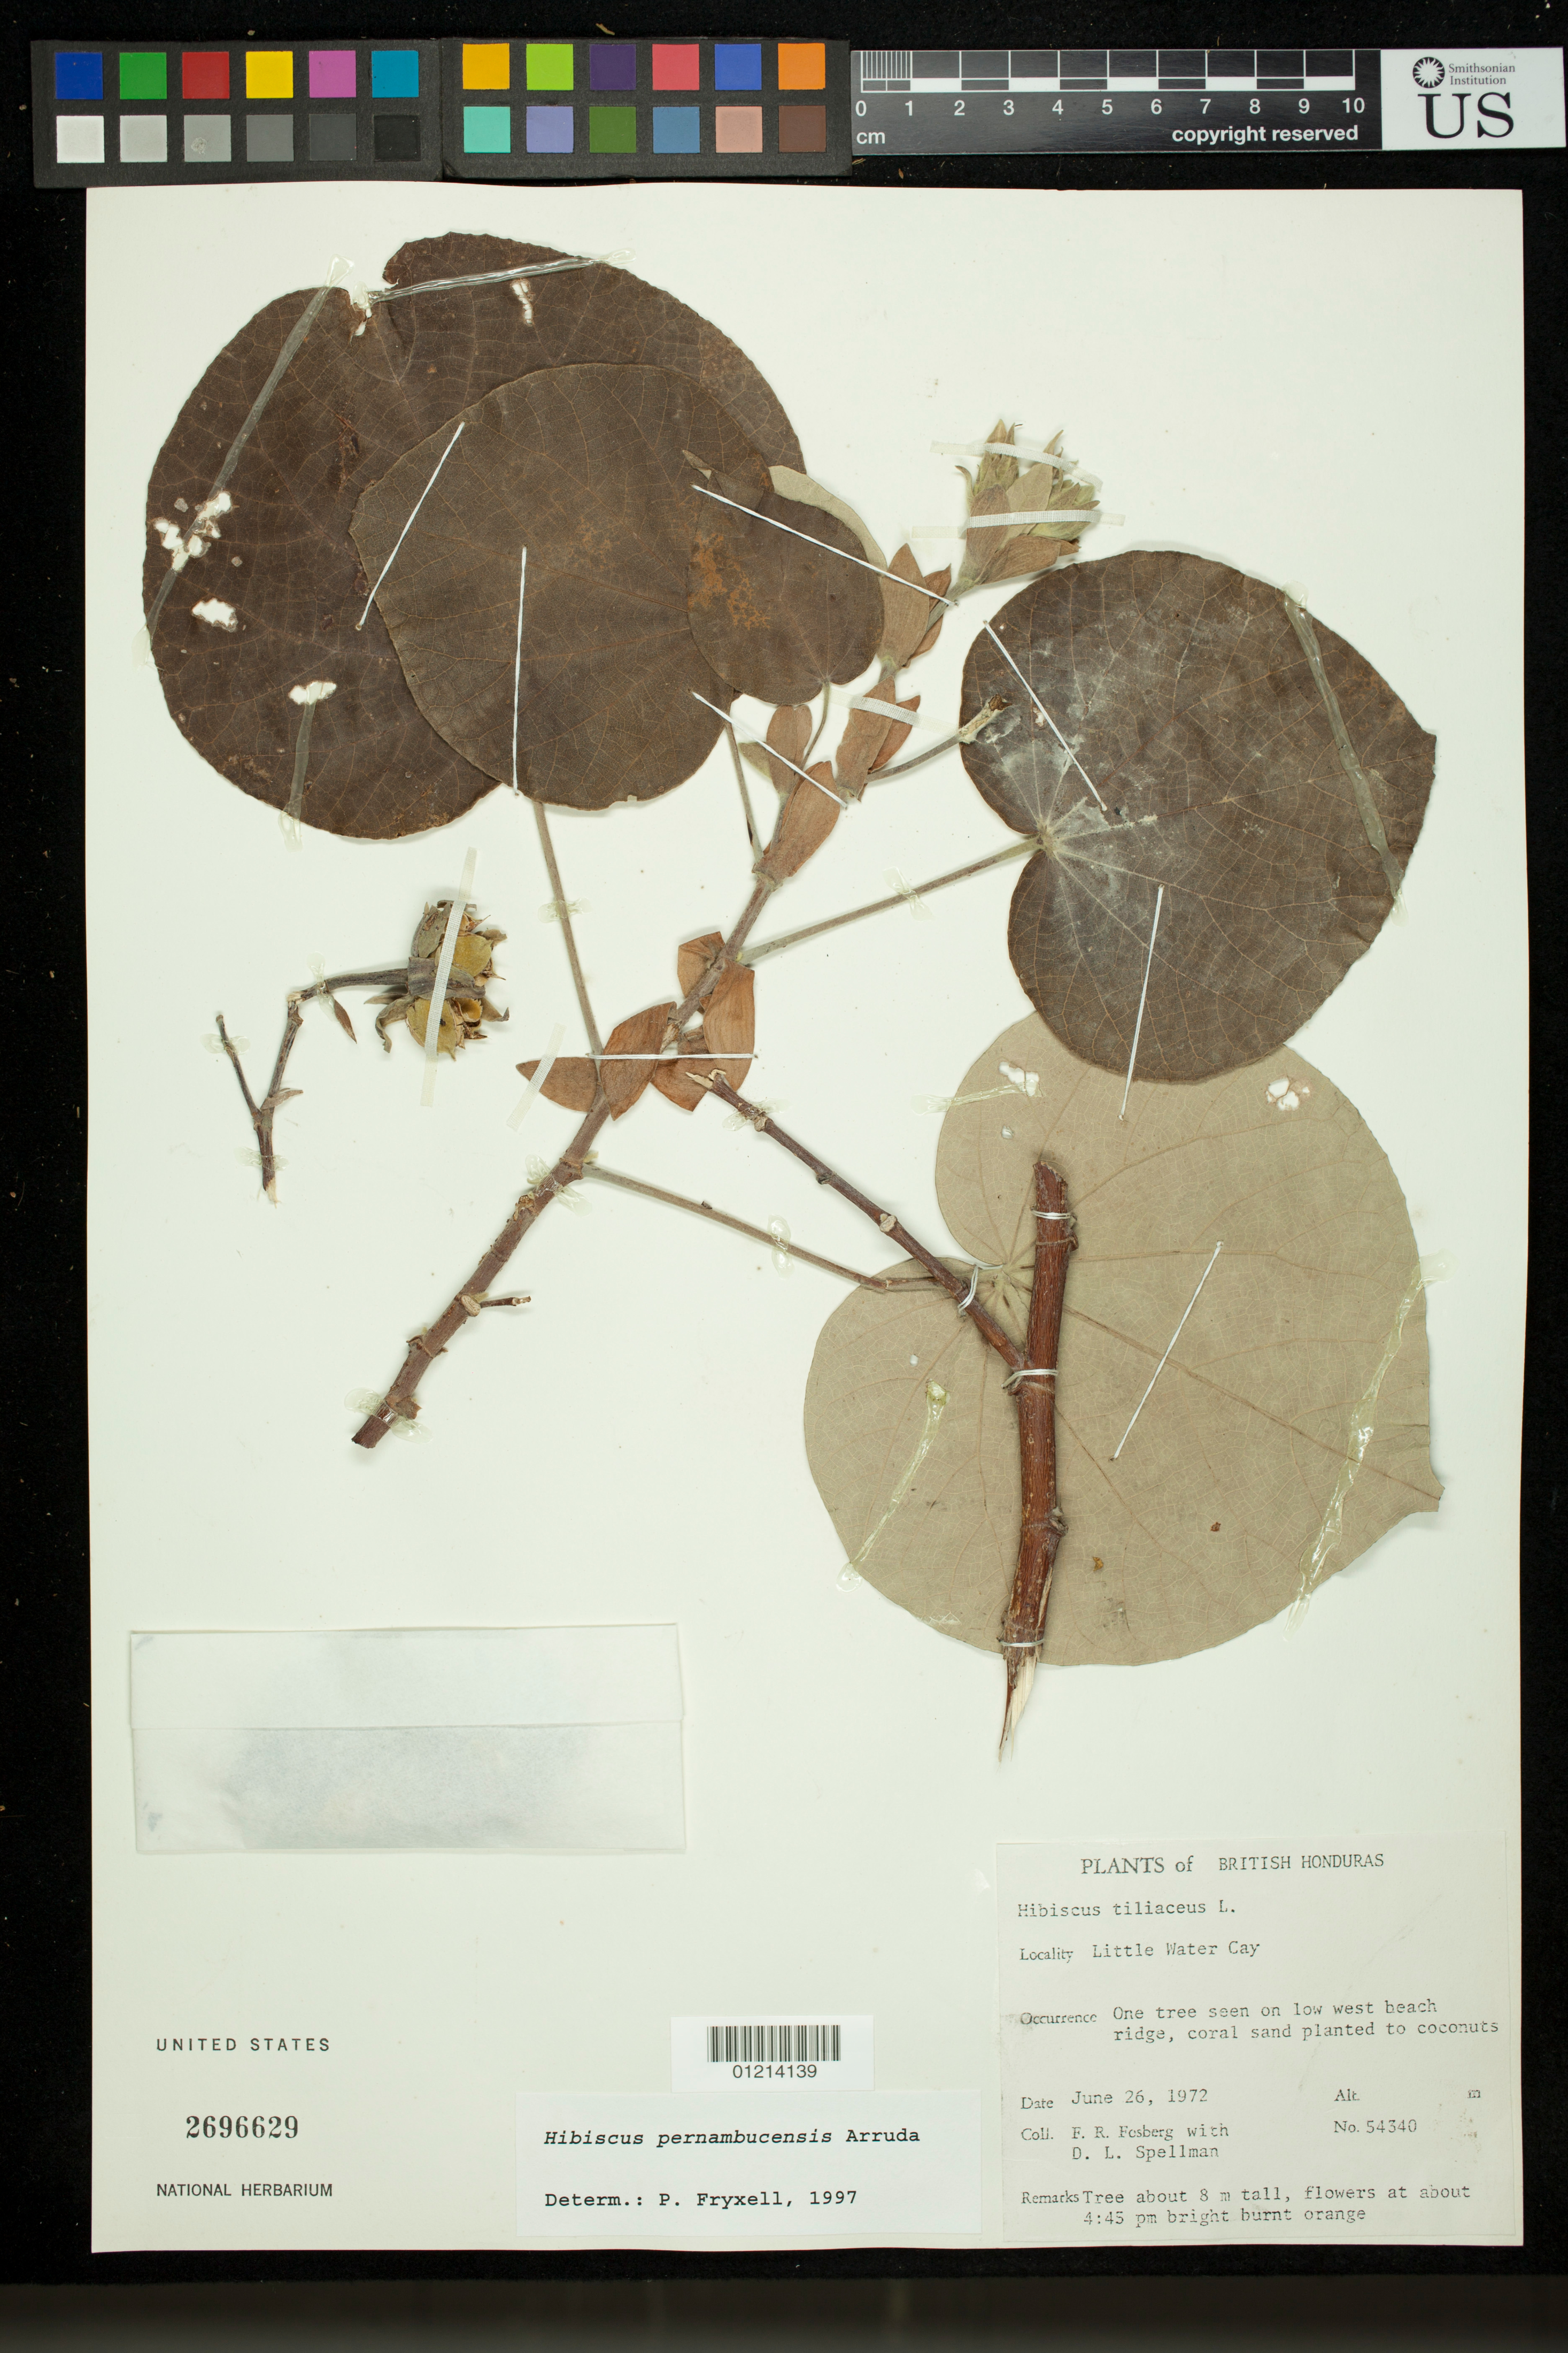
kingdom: Plantae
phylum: Tracheophyta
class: Magnoliopsida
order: Malvales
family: Malvaceae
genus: Talipariti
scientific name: Talipariti tiliaceum var. pernambucense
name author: (Arruda) Fryxell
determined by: Dorr, Laurence J., Curator (BOT), Smithsonian Institution - National Museum of Natural History (UNITED STATES)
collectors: F. R. Fosberg & D. L. Spellman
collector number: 54340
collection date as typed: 26 Jun 1972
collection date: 1972-06-26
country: Belize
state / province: Stann Creek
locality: British Honduras: Little Water Cay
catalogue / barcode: US 2696629